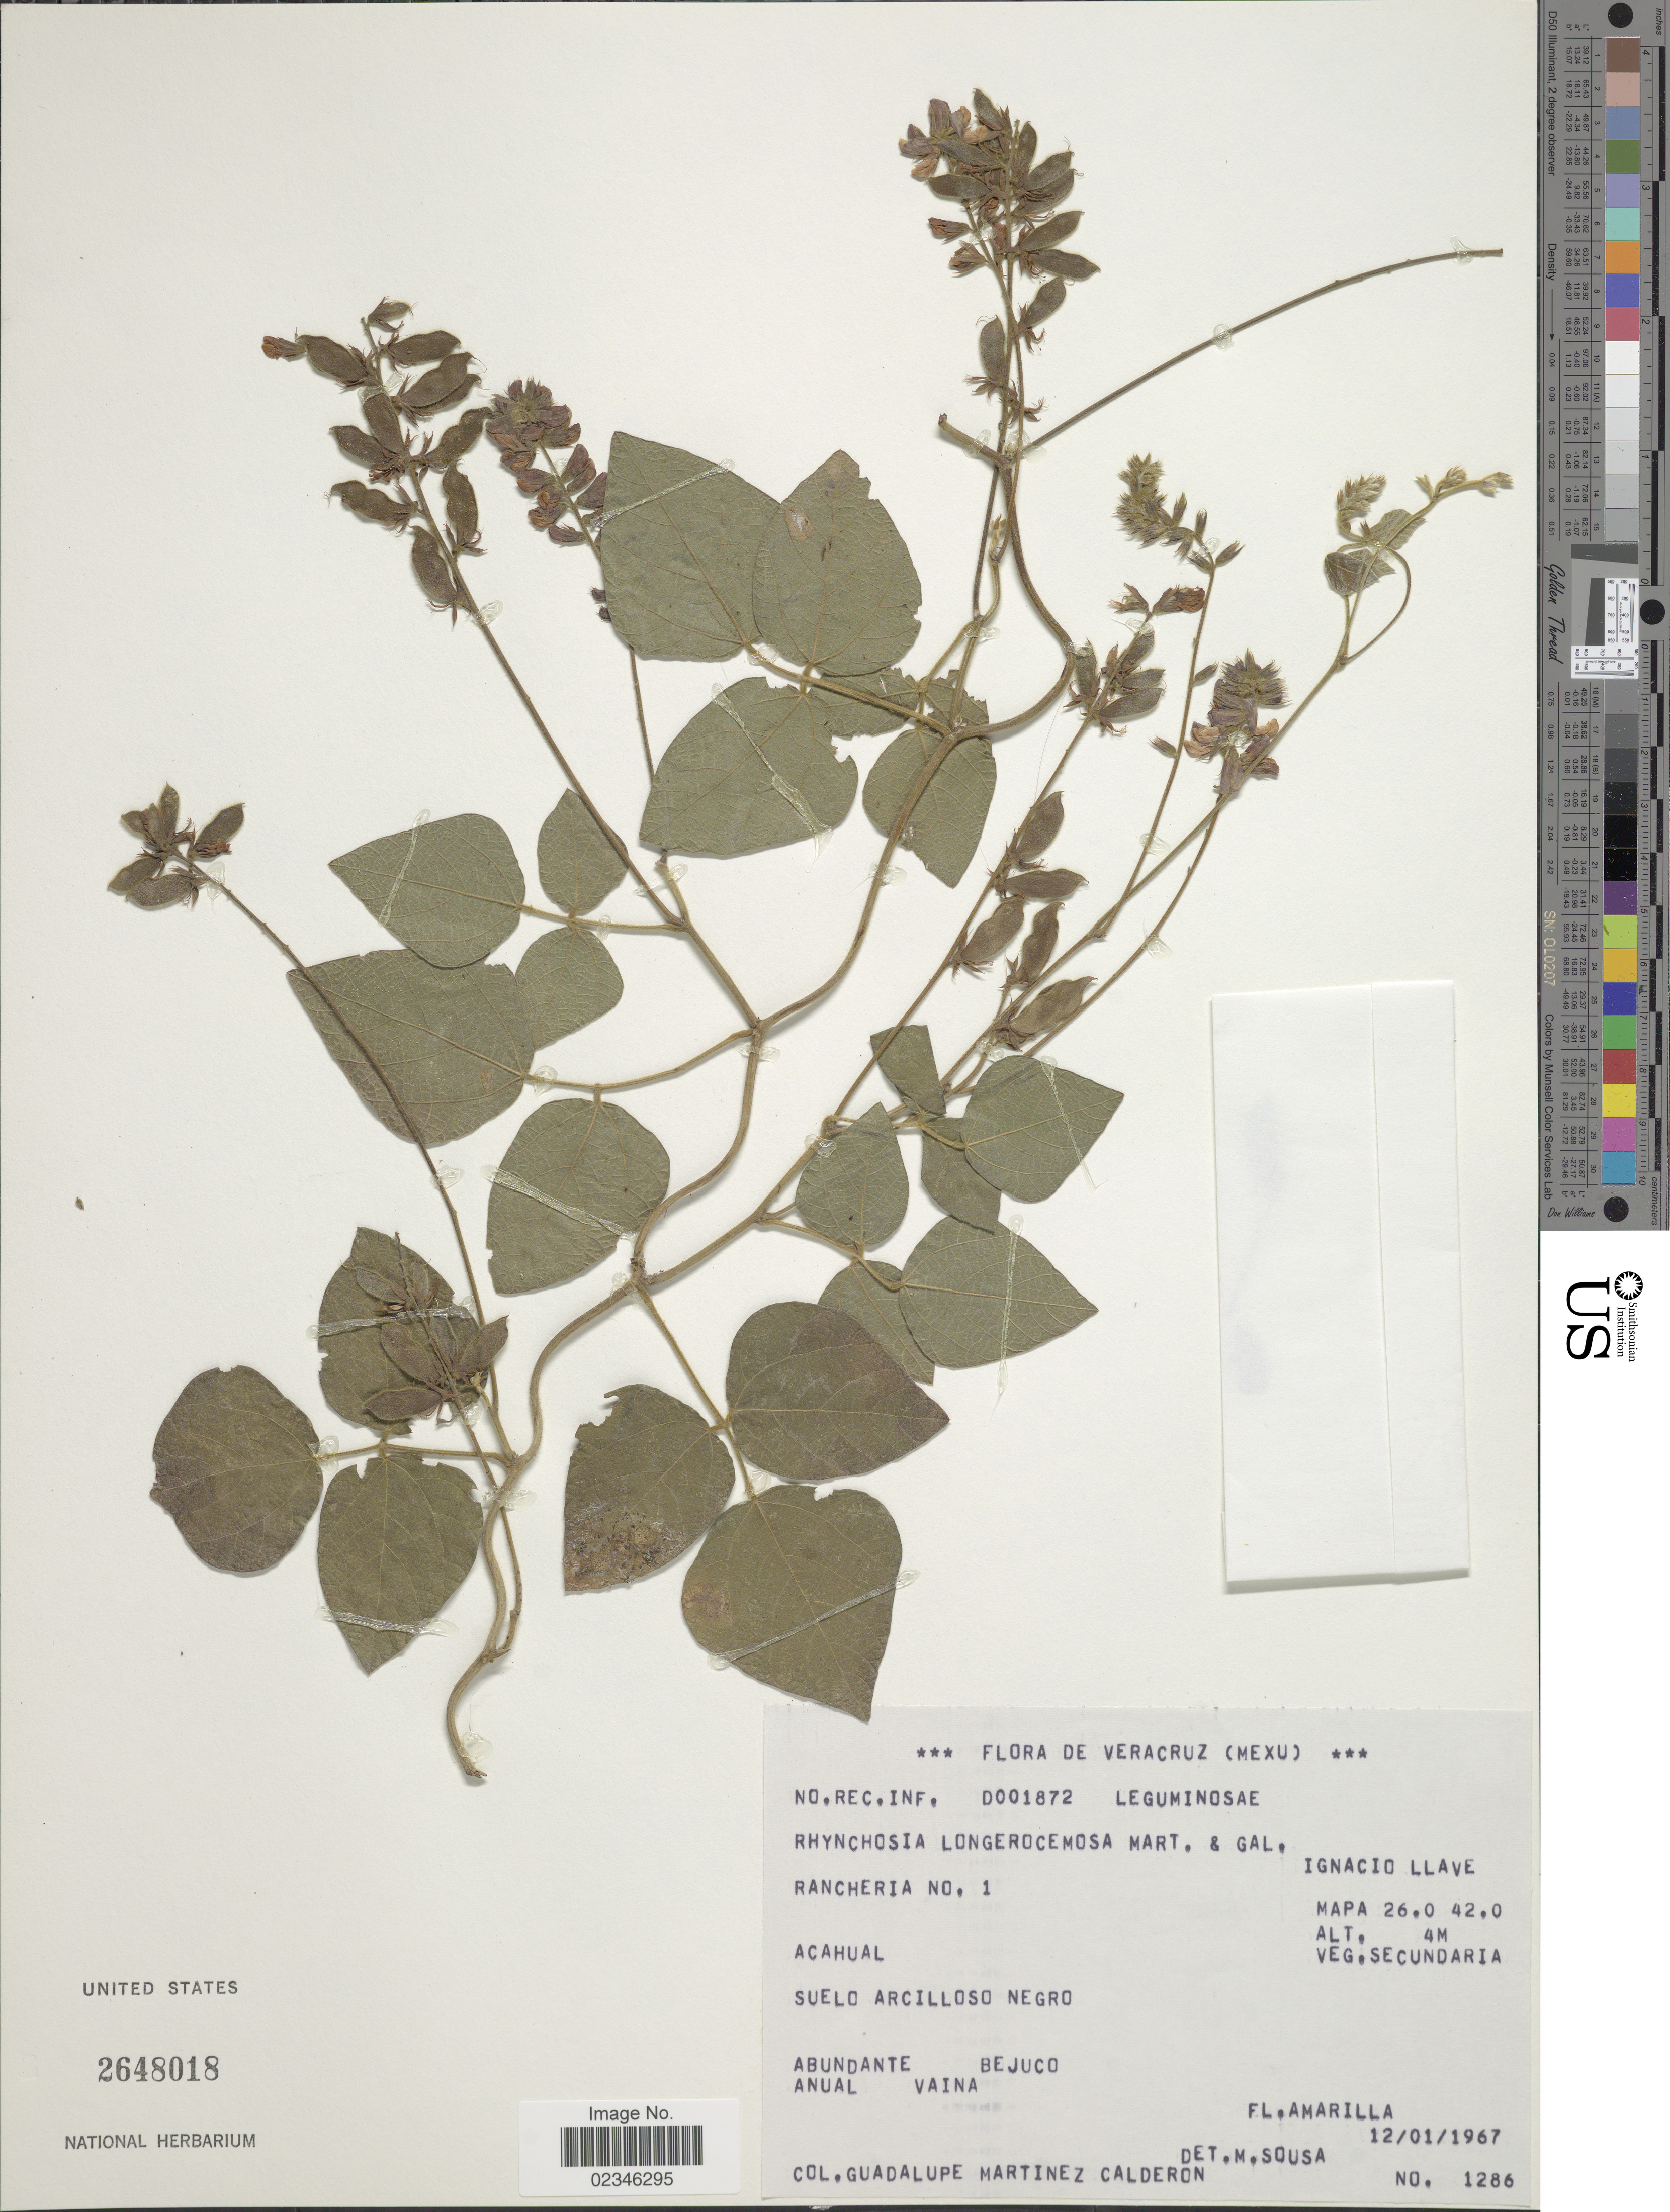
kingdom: Plantae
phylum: Tracheophyta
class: Magnoliopsida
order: Fabales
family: Fabaceae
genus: Rhynchosia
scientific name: Rhynchosia longeracemosa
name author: M. Martens & Galeotti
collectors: G. Martinez C.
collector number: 1286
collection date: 1967-01-12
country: Mexico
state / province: Veracruz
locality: Rancherua No. 1. Acahual. Suelo arcilloso negro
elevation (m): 4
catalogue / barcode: US 2648018